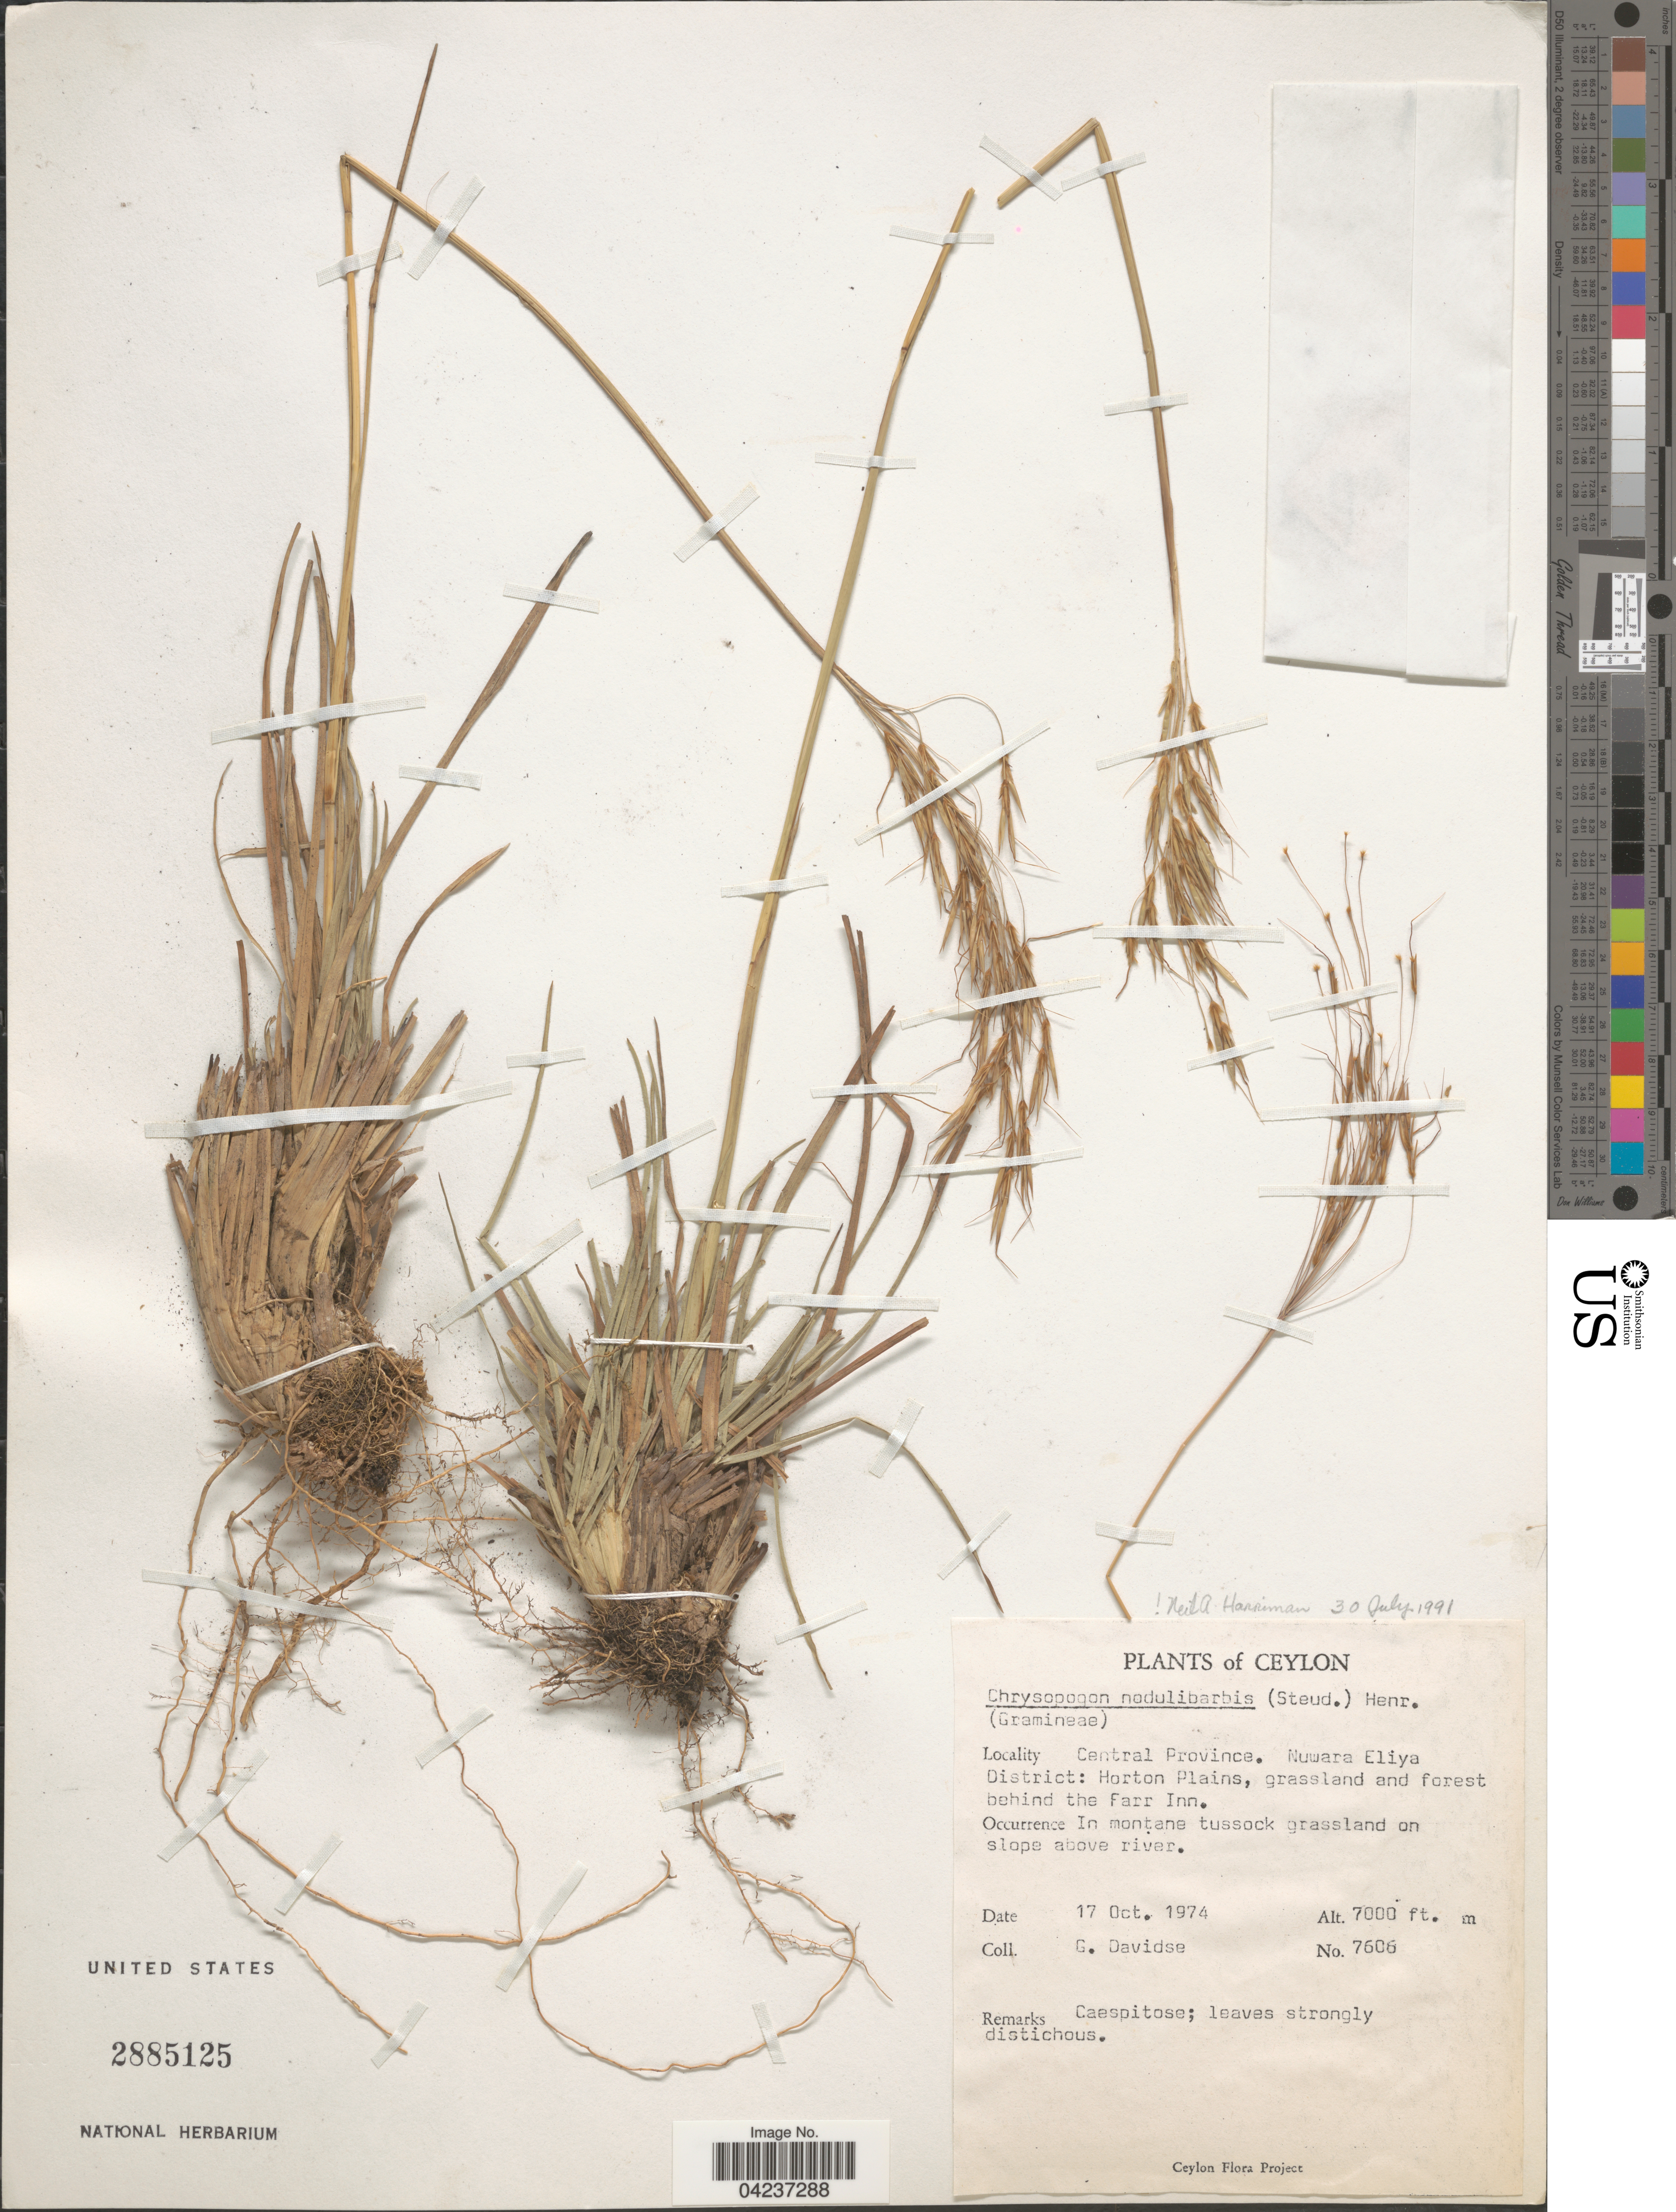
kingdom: Plantae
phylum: Tracheophyta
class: Liliopsida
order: Poales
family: Poaceae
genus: Chrysopogon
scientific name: Chrysopogon nodulibarbis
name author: (Hochst. ex Steud.) Henr.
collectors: G. Davidse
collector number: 7606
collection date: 1974-10-17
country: Sri Lanka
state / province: Central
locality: Ceylon. Nuwara Eliya District: Horton Plains, grassland and forest behind the Farr Inn. In montane tussock grassland on slope above river.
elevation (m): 2134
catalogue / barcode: US 2885125